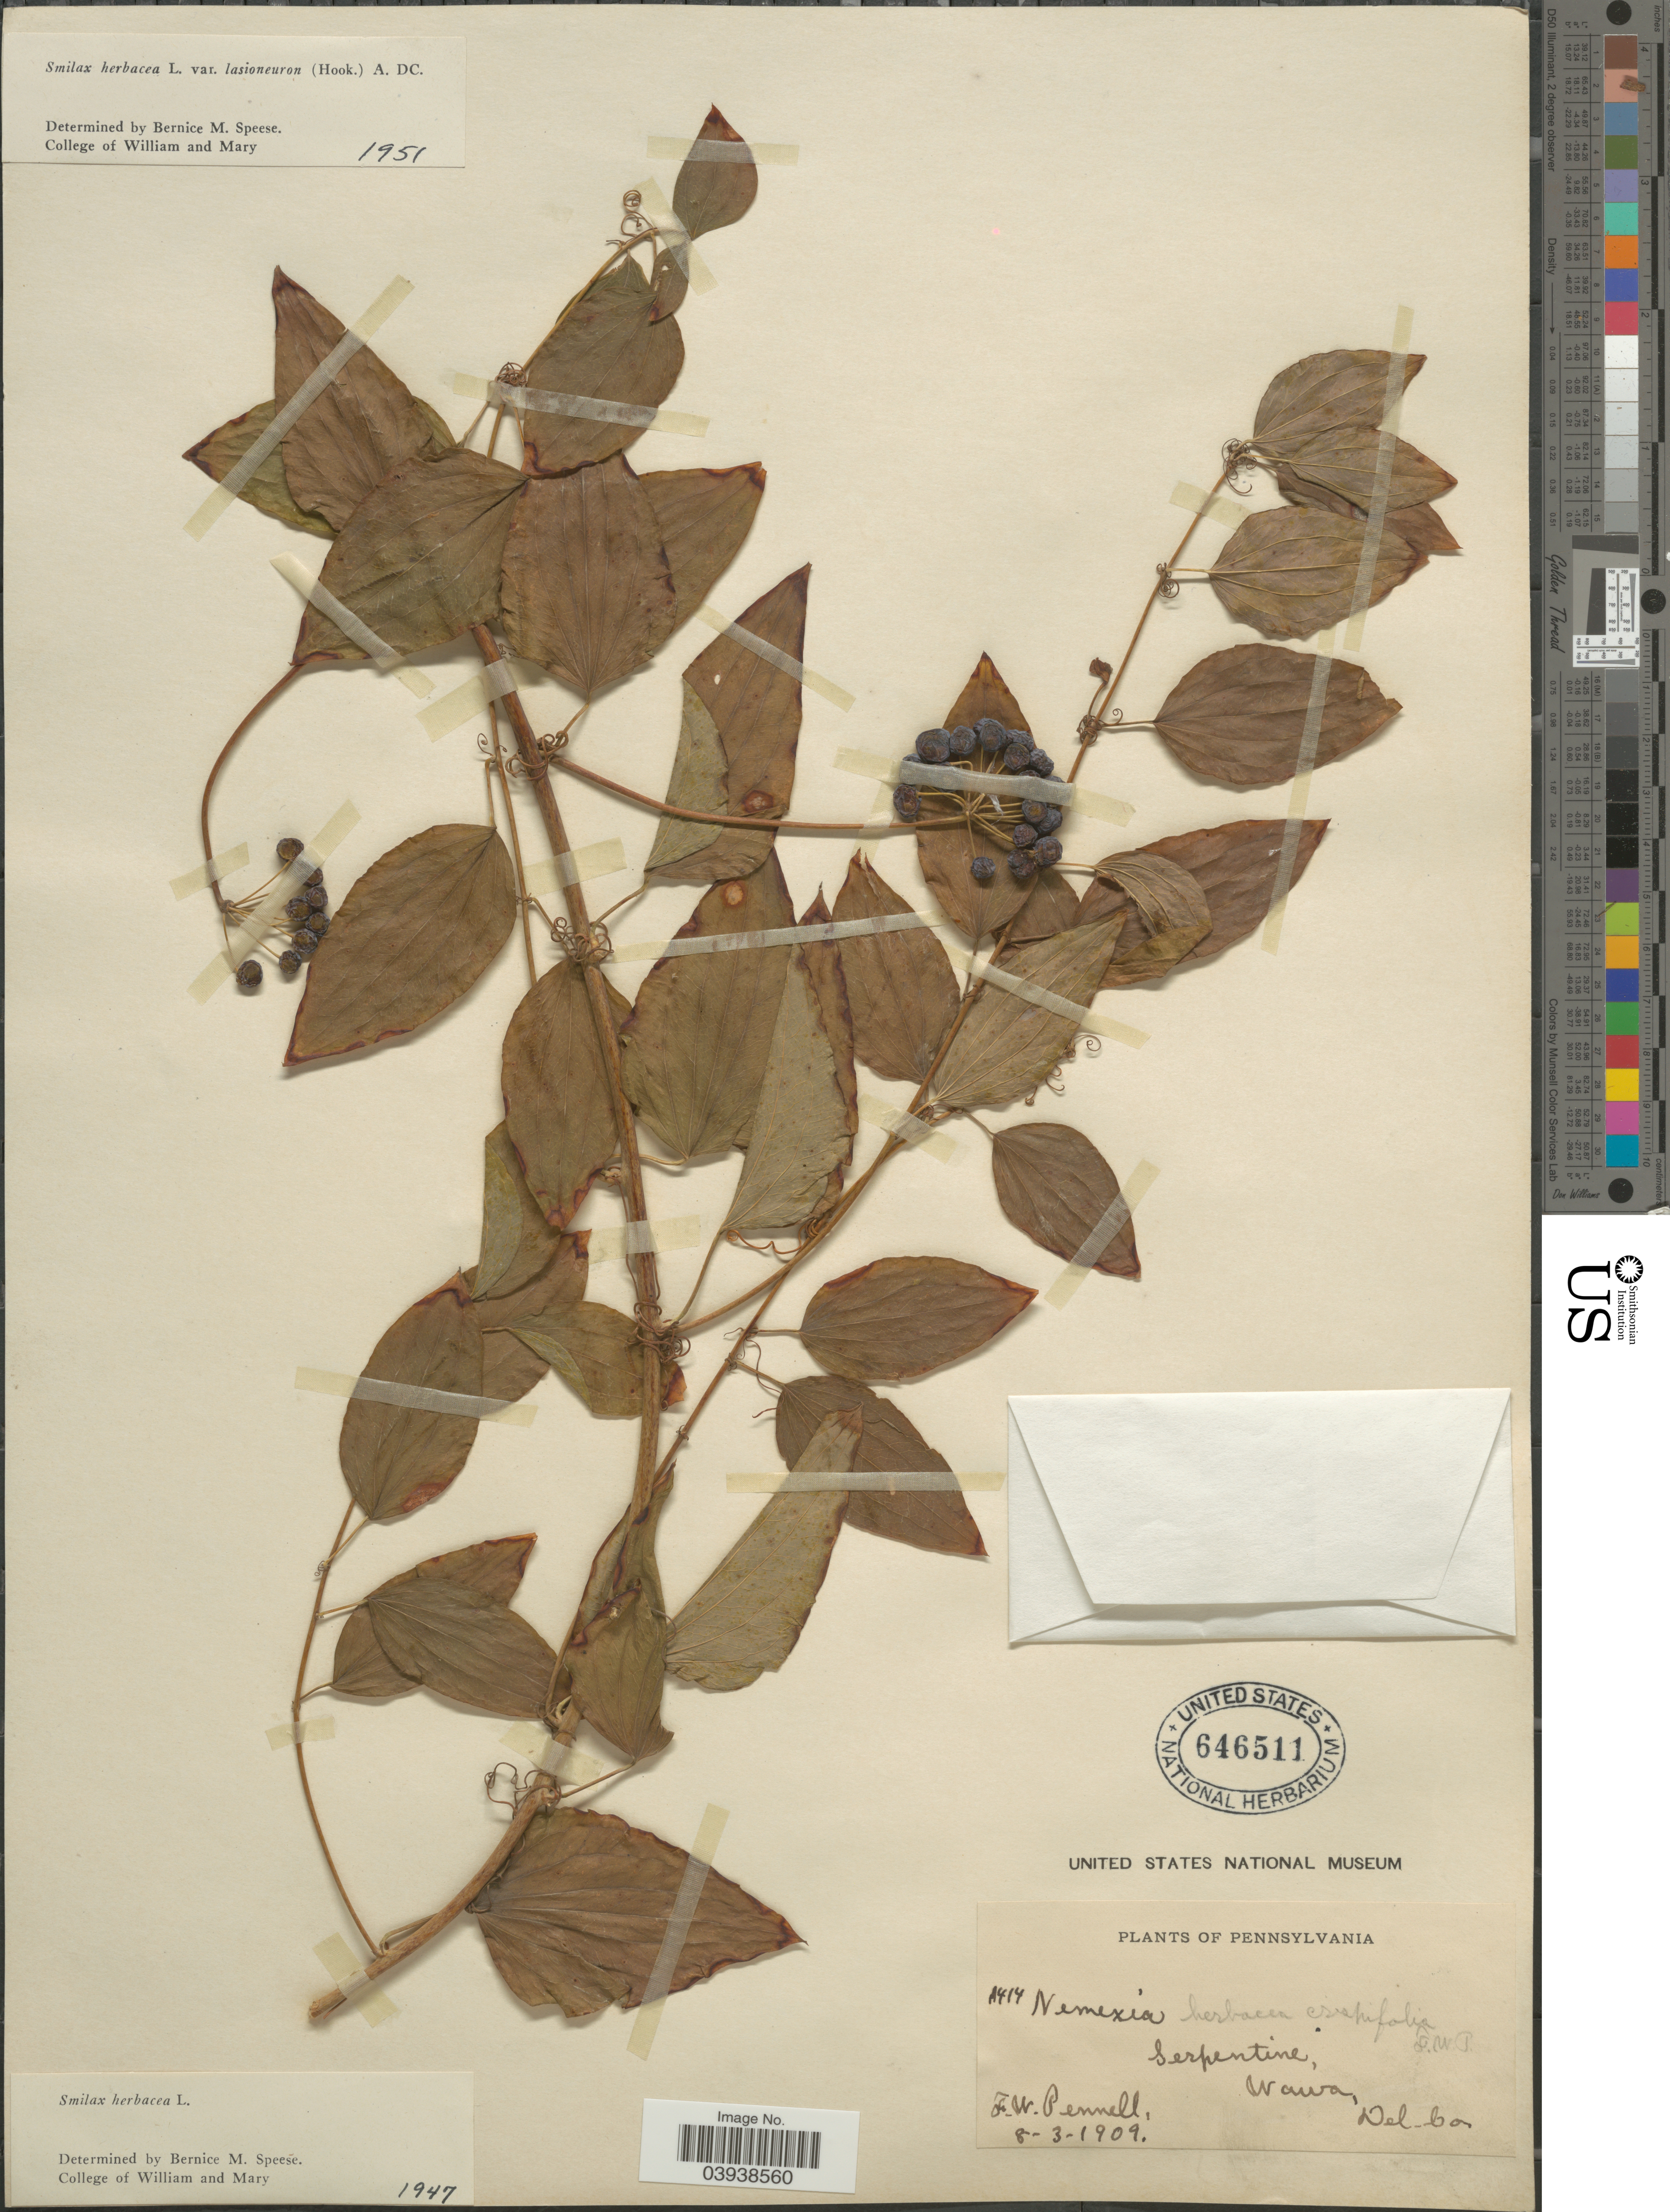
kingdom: Plantae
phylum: Tracheophyta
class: Liliopsida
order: Liliales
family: Smilacaceae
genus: Smilax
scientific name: Smilax herbacea var. lasioneuron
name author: (Hook.) A. DC.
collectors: F. W. Pennell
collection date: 1909-08-03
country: United States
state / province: Pennsylvania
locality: Wawa, Del. Co.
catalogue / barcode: US 646511